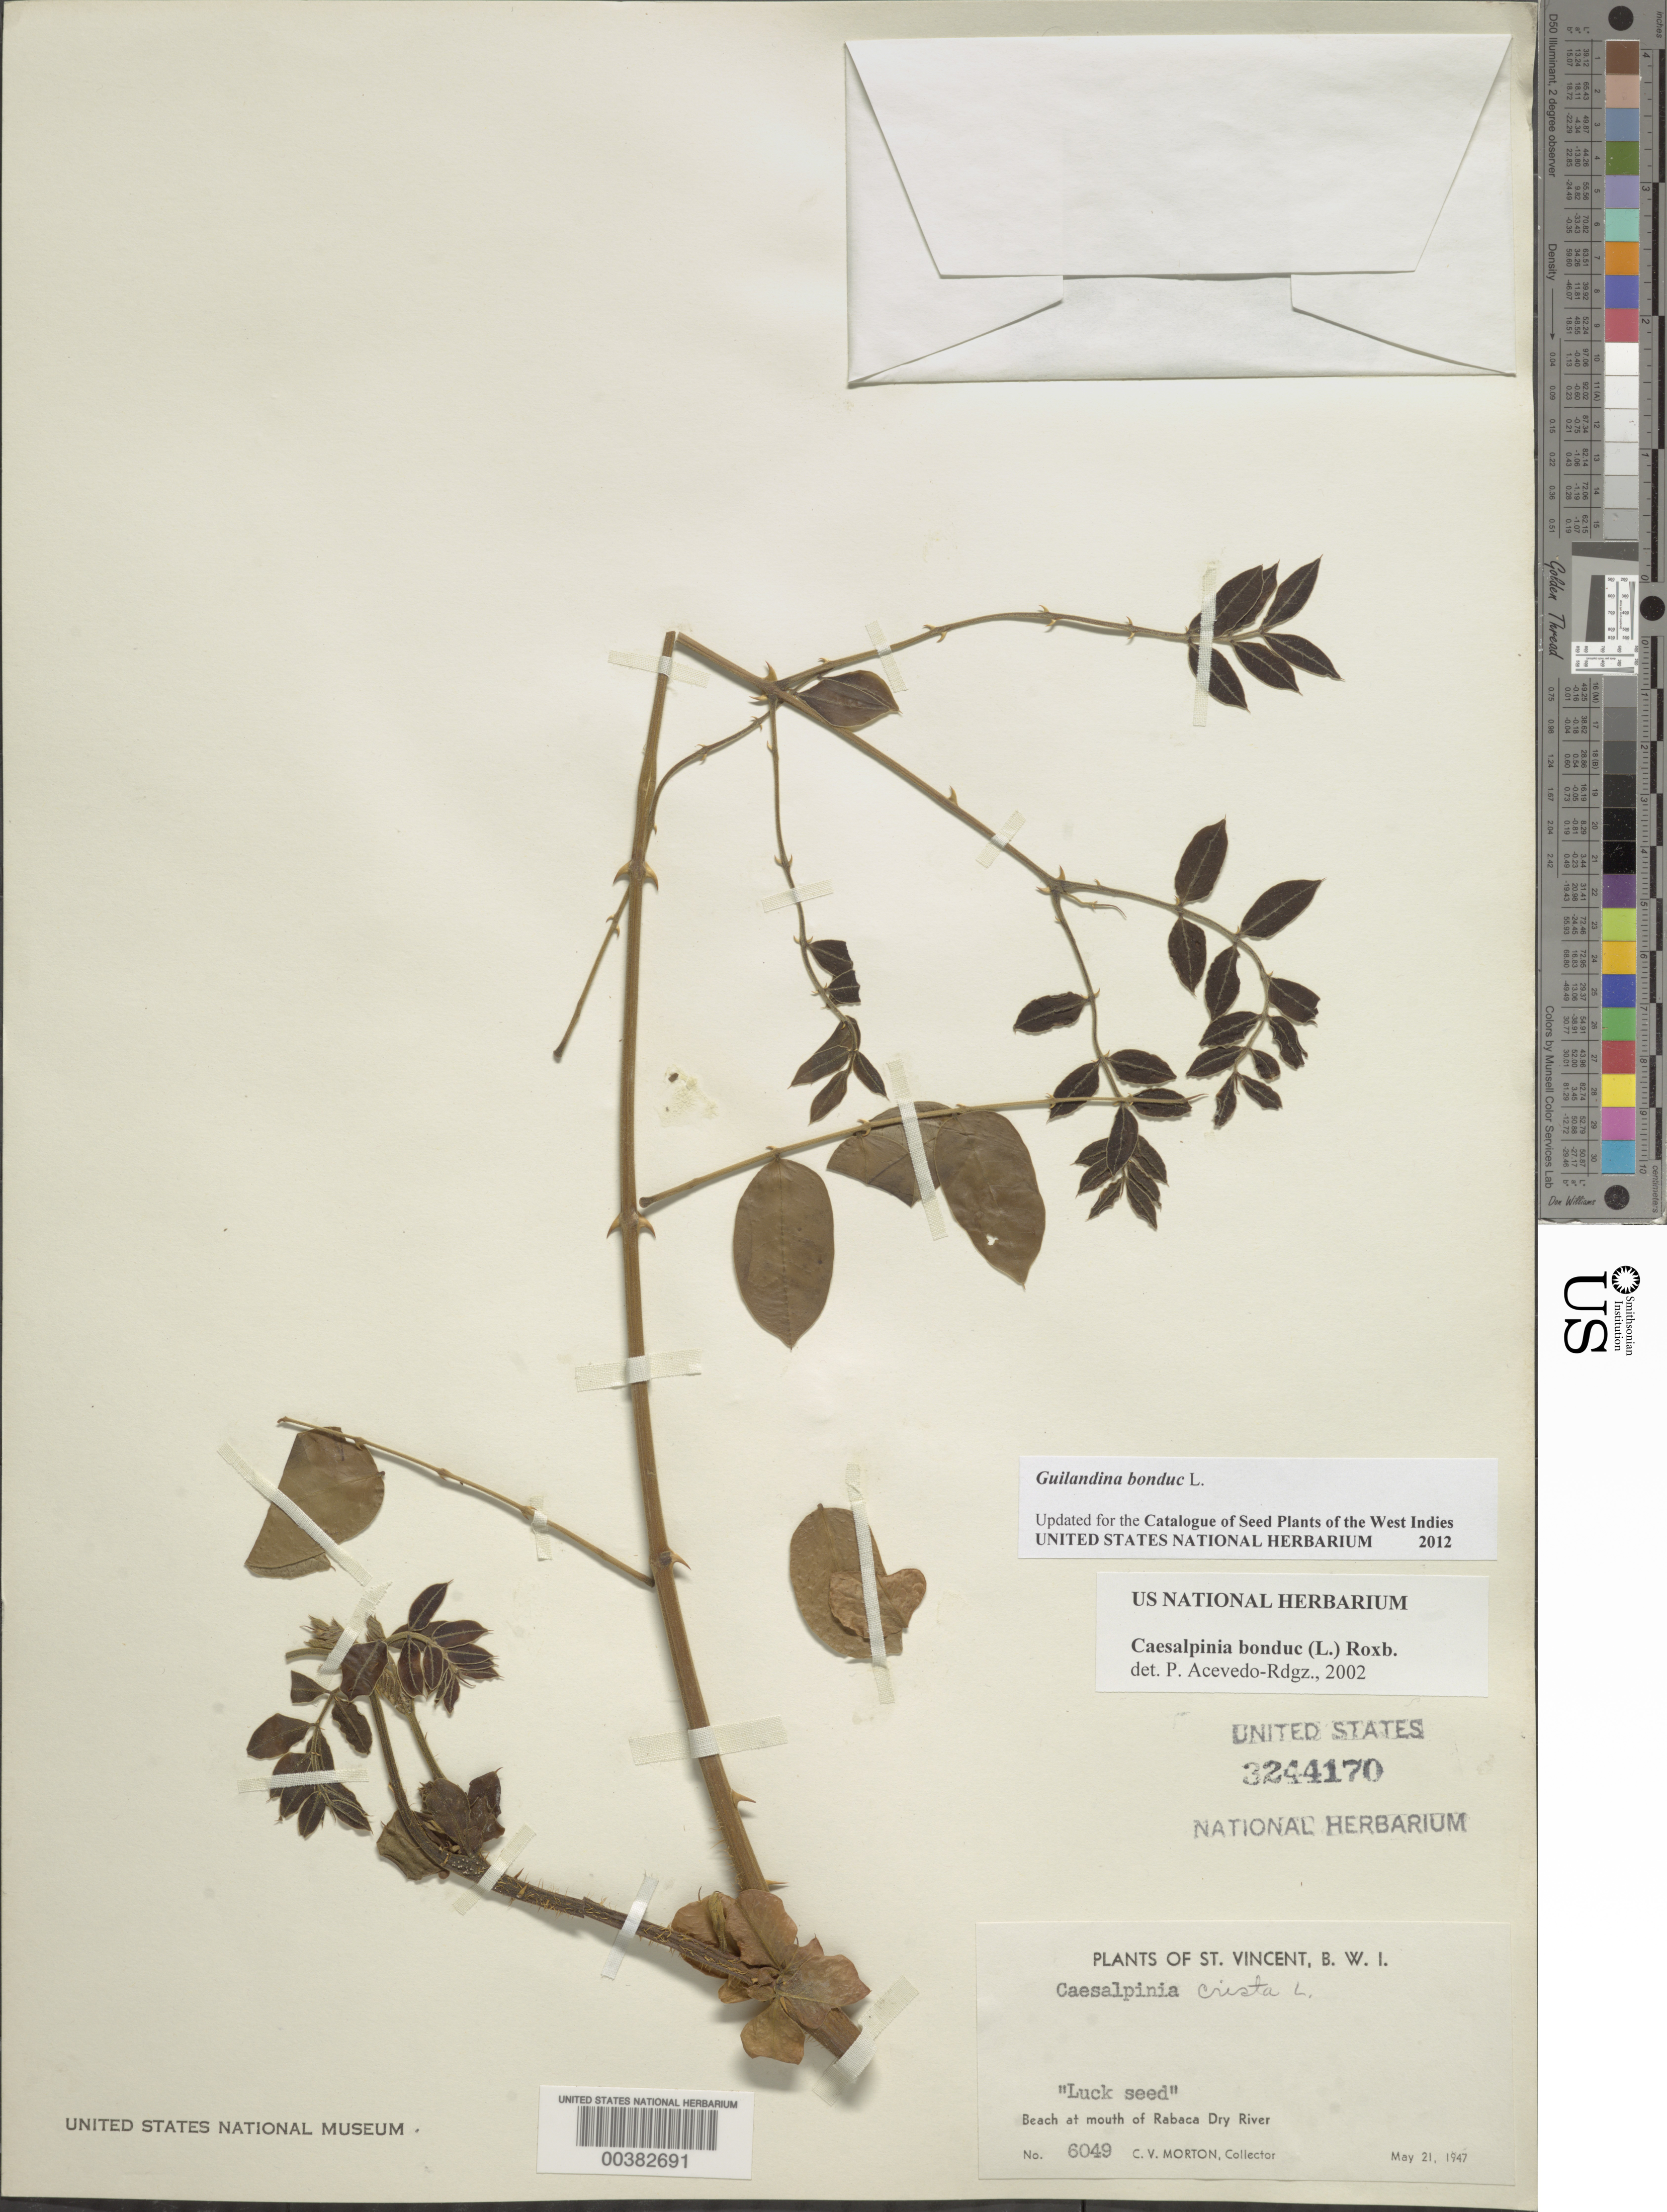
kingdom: Plantae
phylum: Tracheophyta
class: Magnoliopsida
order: Fabales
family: Fabaceae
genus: Guilandina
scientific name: Guilandina bonduc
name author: L.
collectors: C. V. Morton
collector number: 6049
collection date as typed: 21 May 1947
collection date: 1947-05-21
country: St. Vincent - Grenadines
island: St. Vincent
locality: Beach at mouth of rabaca dry river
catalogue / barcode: US 3244170